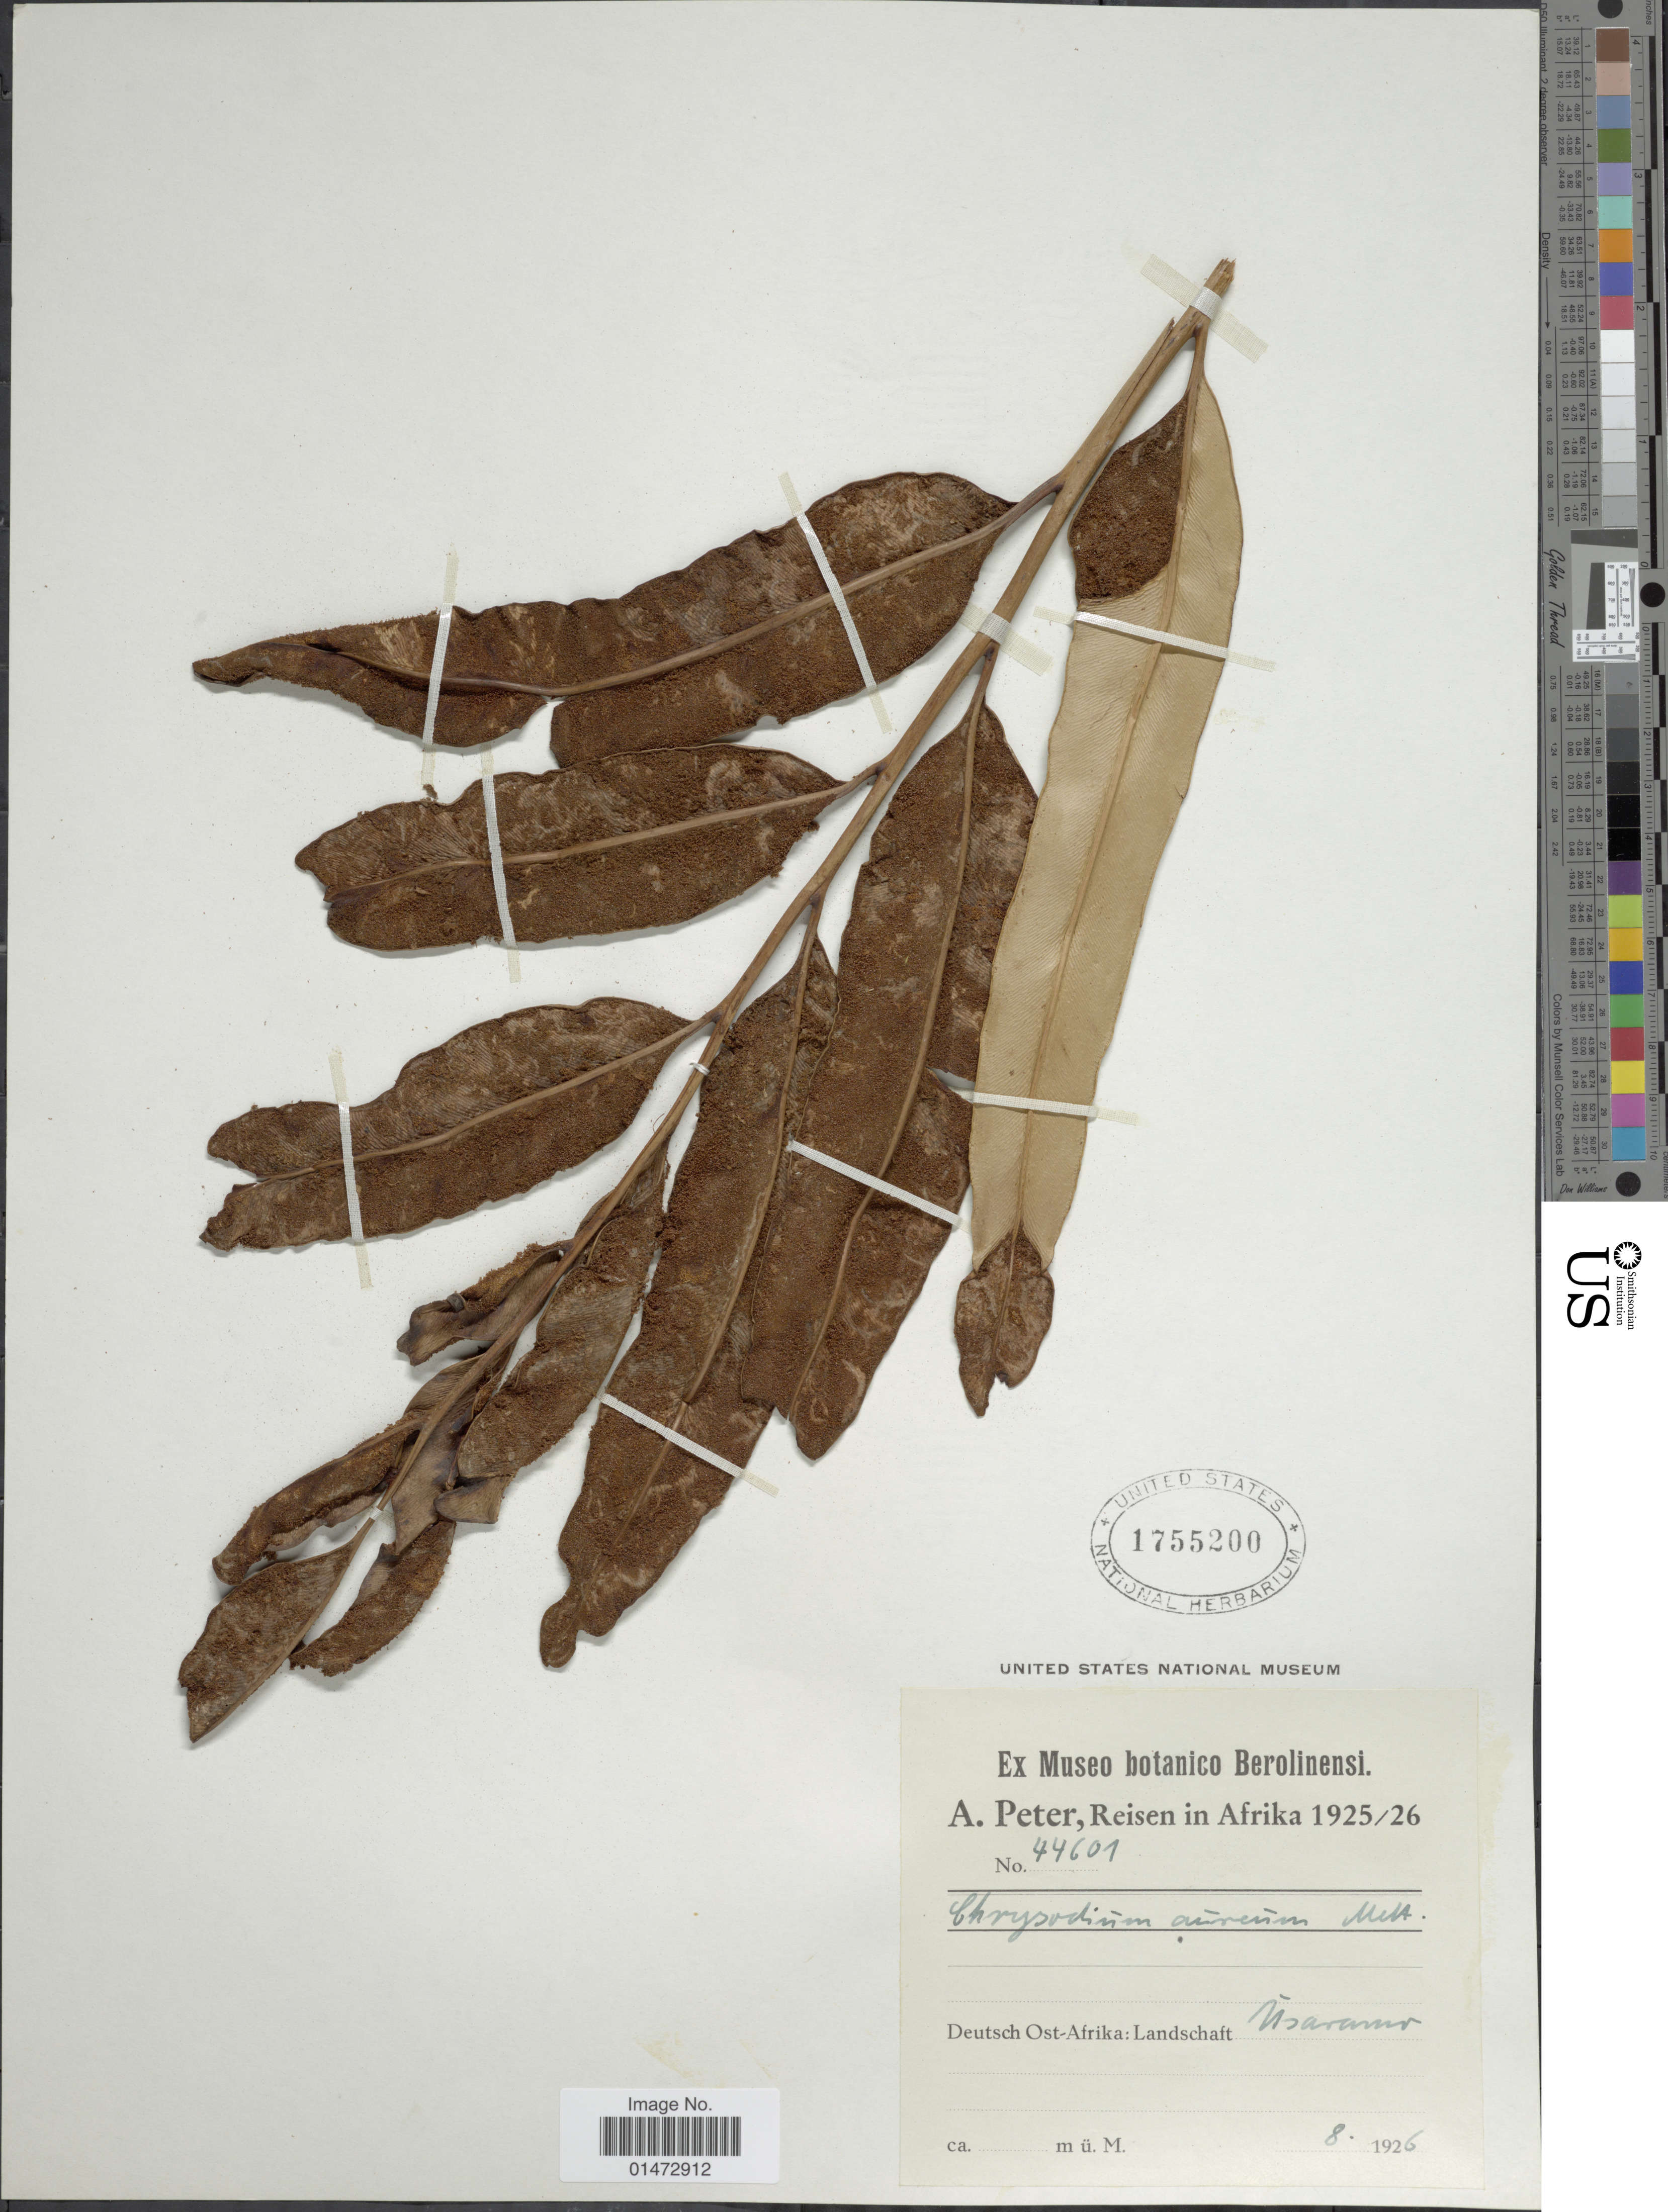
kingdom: Plantae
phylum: Tracheophyta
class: Polypodiopsida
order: Polypodiales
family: Pteridaceae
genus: Acrostichum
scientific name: Acrostichum aureum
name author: L.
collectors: A. Peter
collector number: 44601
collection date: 1926-08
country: Tanzania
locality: Deutsch Ost-Afrika: Landschaft Usagara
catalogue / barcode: US 1755200